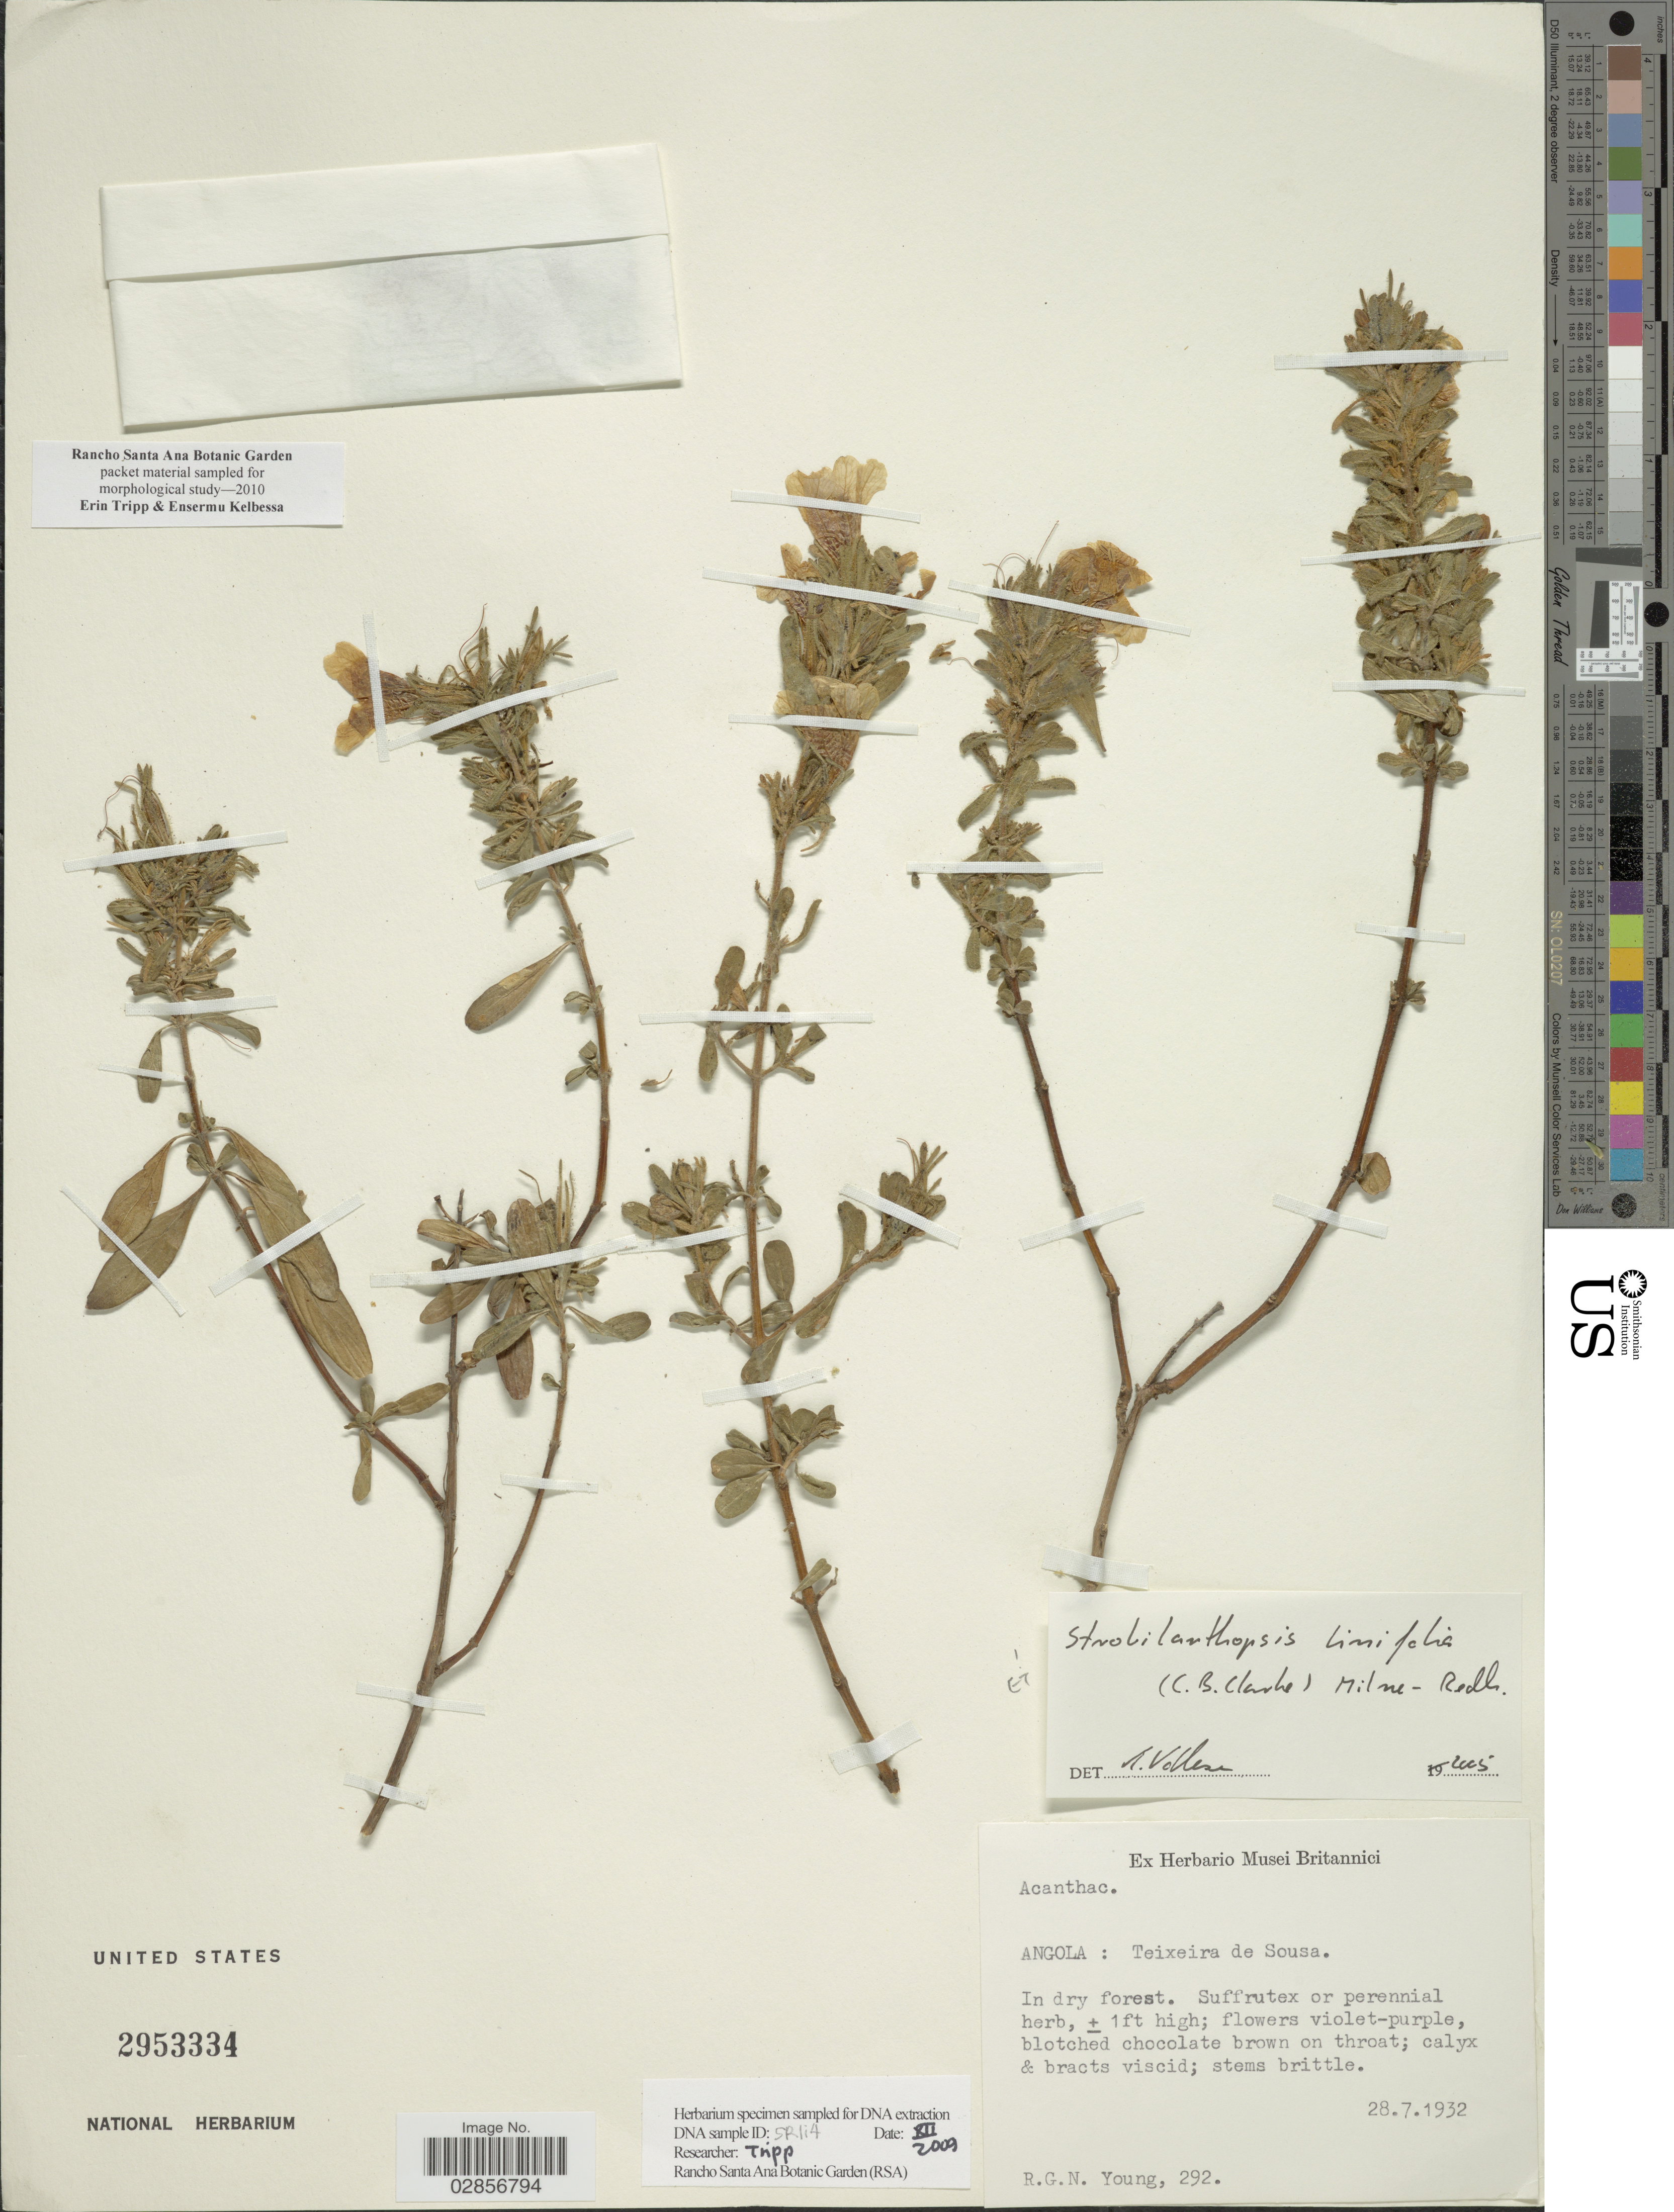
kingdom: Plantae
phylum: Tracheophyta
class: Magnoliopsida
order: Lamiales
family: Acanthaceae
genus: Strobilanthopsis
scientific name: Strobilanthopsis linifolia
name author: (T. Anderson ex C.B. Clarke) Milne-Redh.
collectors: R. Young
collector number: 292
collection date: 1932-07-28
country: Angola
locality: Teixeira de Sousa.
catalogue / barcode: US 2953334